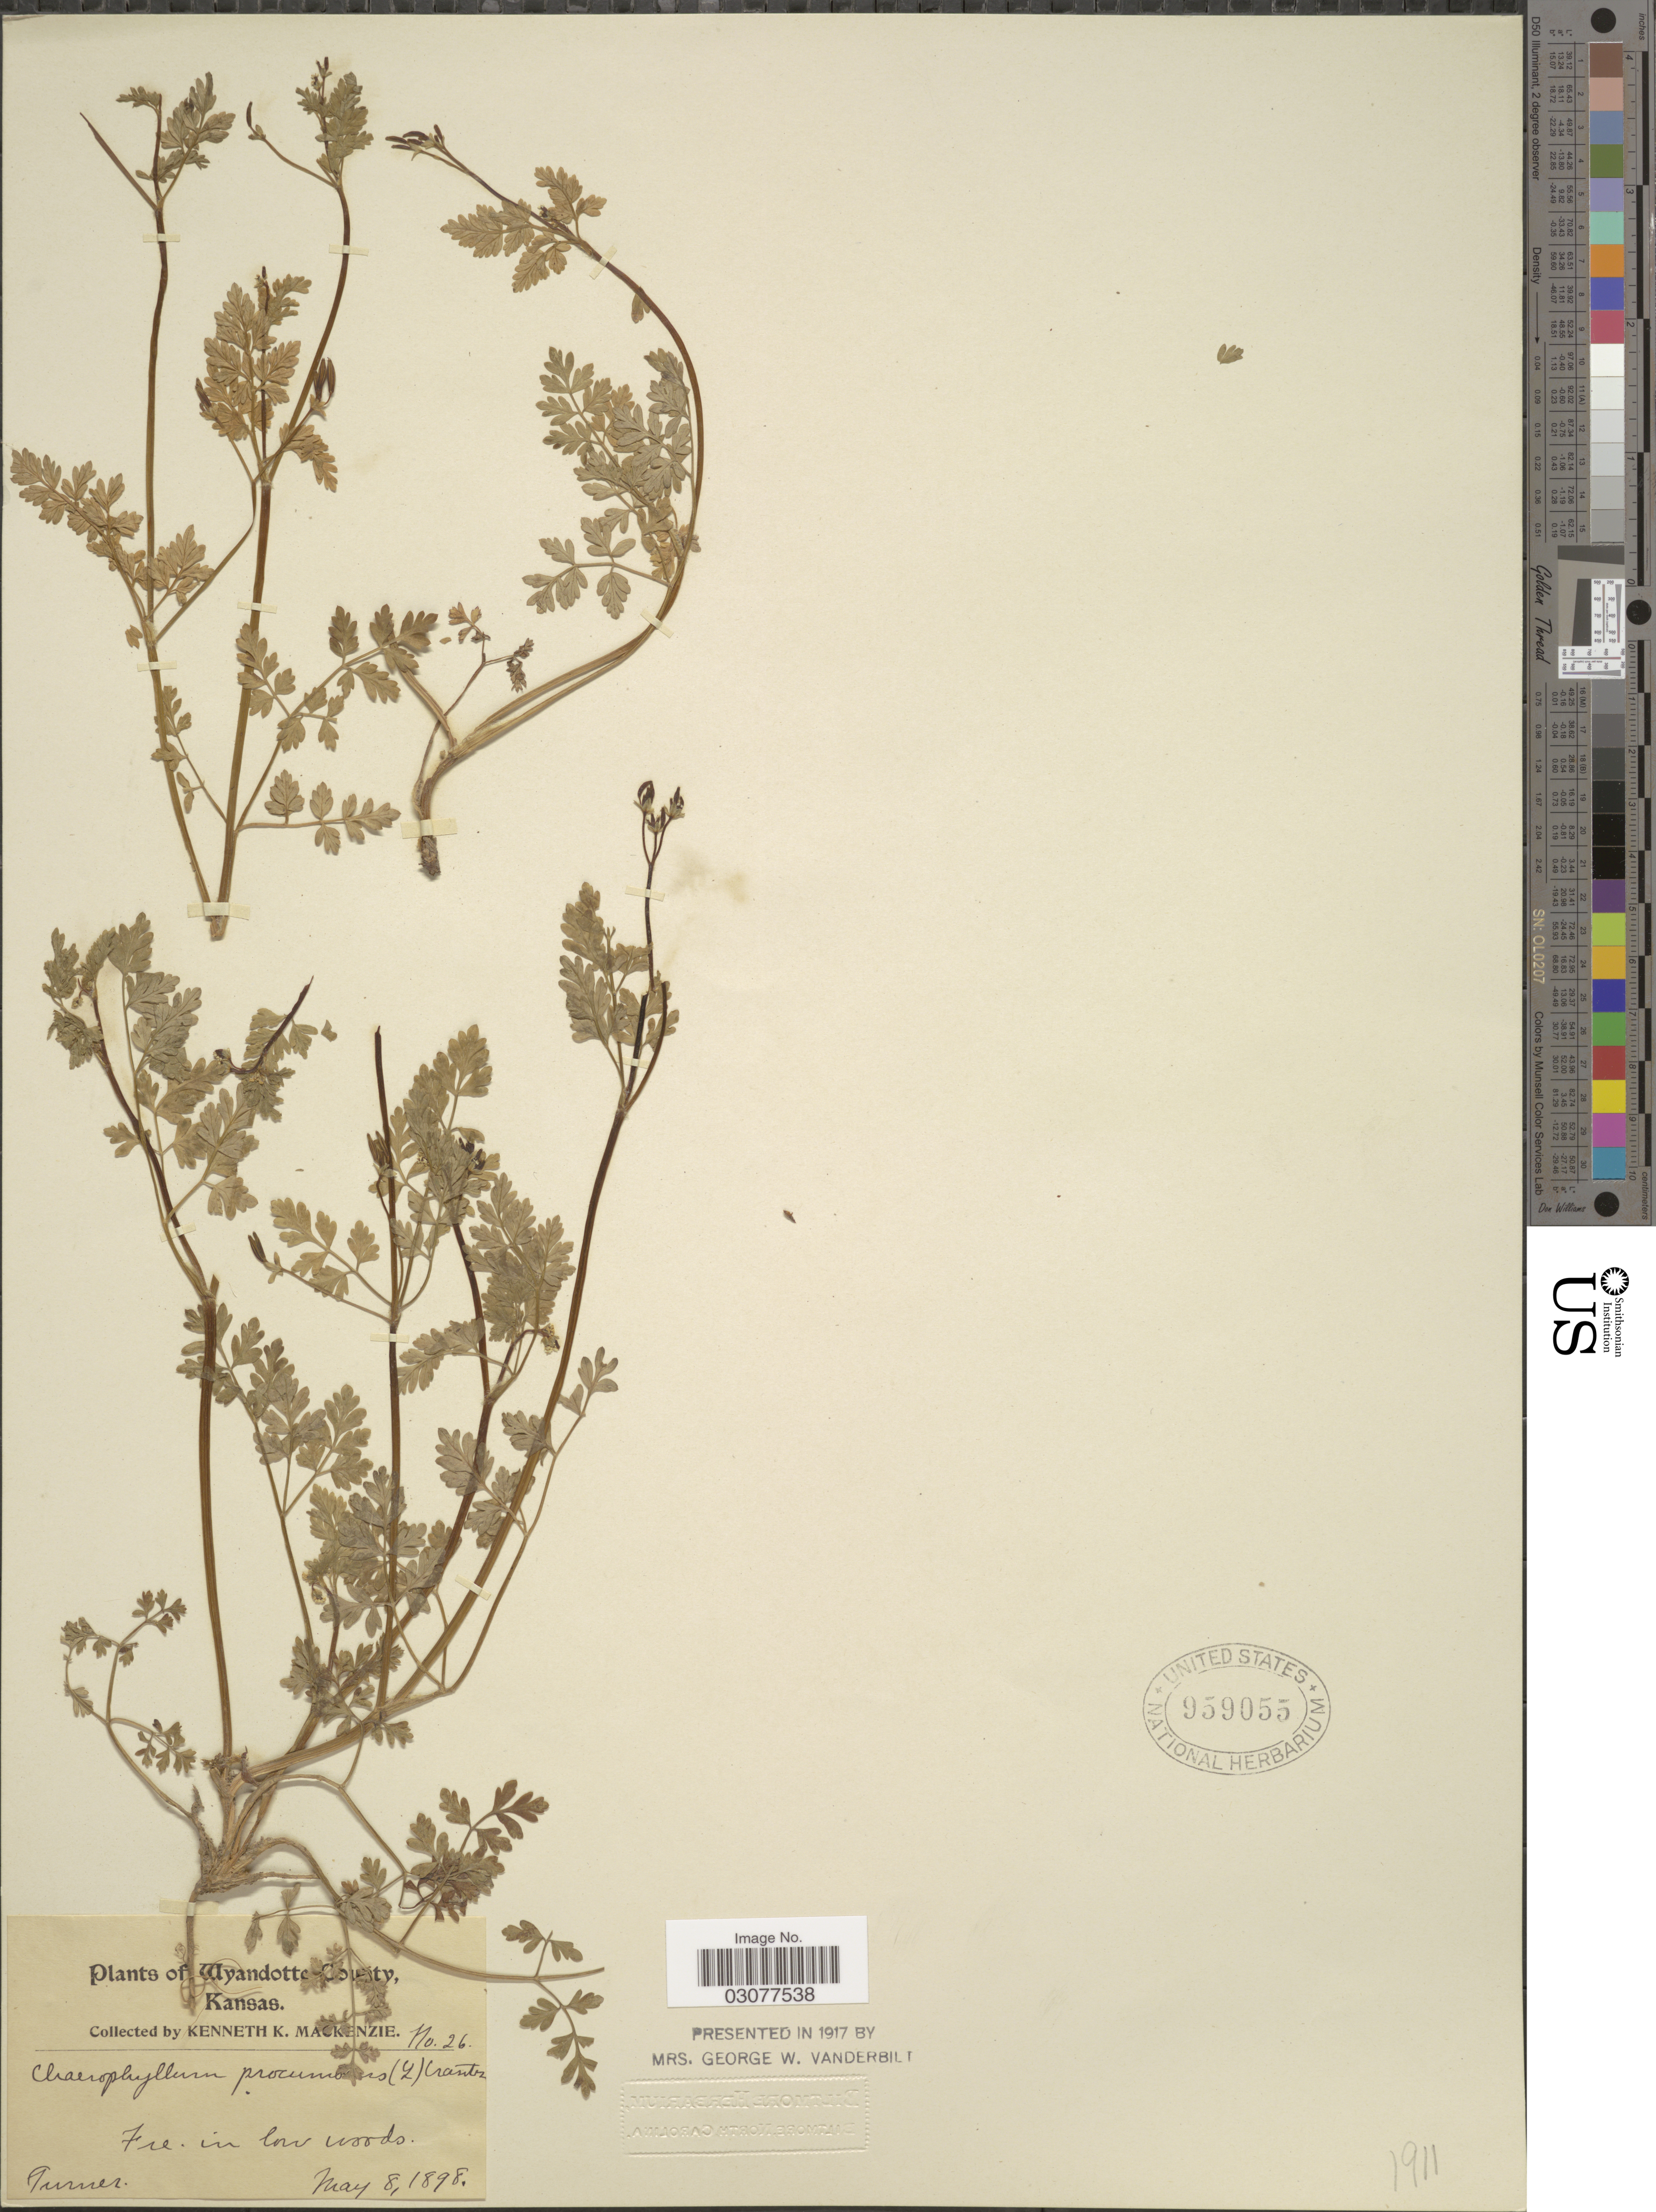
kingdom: Plantae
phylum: Tracheophyta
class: Magnoliopsida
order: Apiales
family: Apiaceae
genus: Chaerophyllum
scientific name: Chaerophyllum procumbens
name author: (L.) Crantz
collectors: K. K. Mackenzie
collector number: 26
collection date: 1898-05-08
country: United States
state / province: Kansas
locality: Wyandotte County, Turner.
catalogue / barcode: US 959055